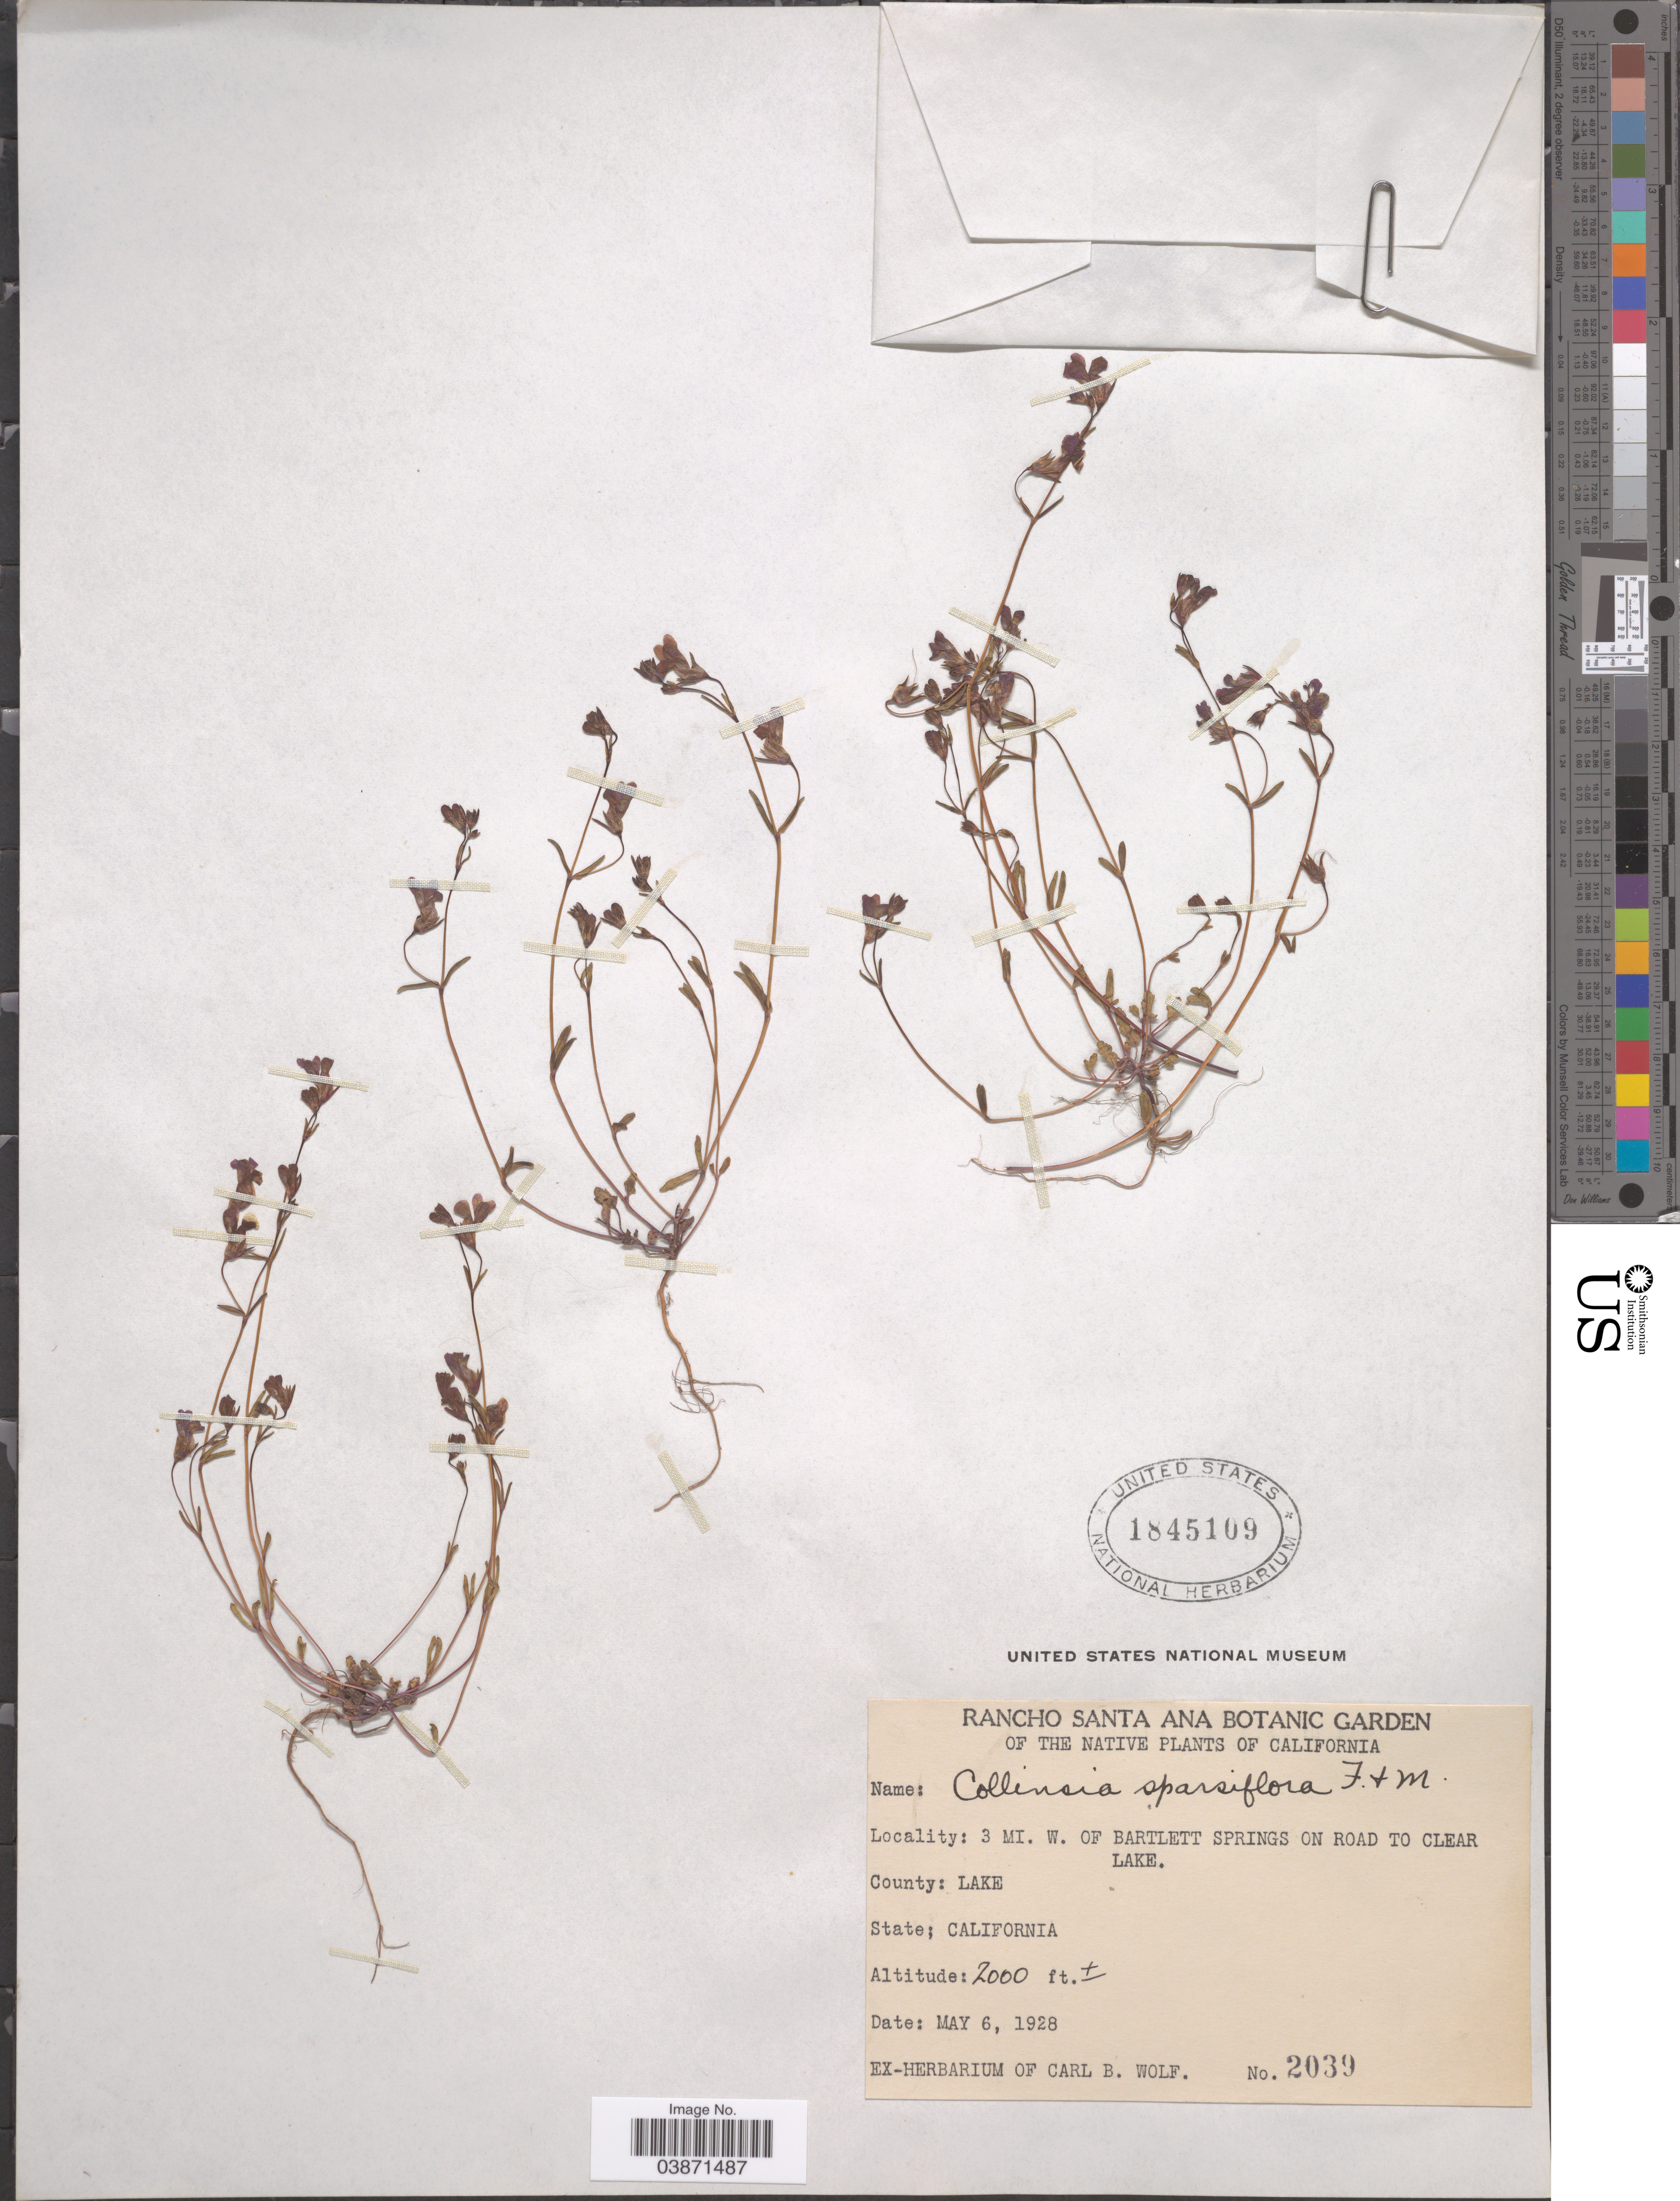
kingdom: Plantae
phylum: Tracheophyta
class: Magnoliopsida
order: Lamiales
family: Plantaginaceae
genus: Collinsia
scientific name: Collinsia sparsiflora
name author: Fisch. & C.A. Mey.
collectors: ex herb. Carl B. Wolf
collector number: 2039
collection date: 1928-05-06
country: United States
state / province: California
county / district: Lake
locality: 3 mi. W. of Bartlett Springs on road to Clear Lake. County: Lake.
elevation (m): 610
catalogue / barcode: US 1845109